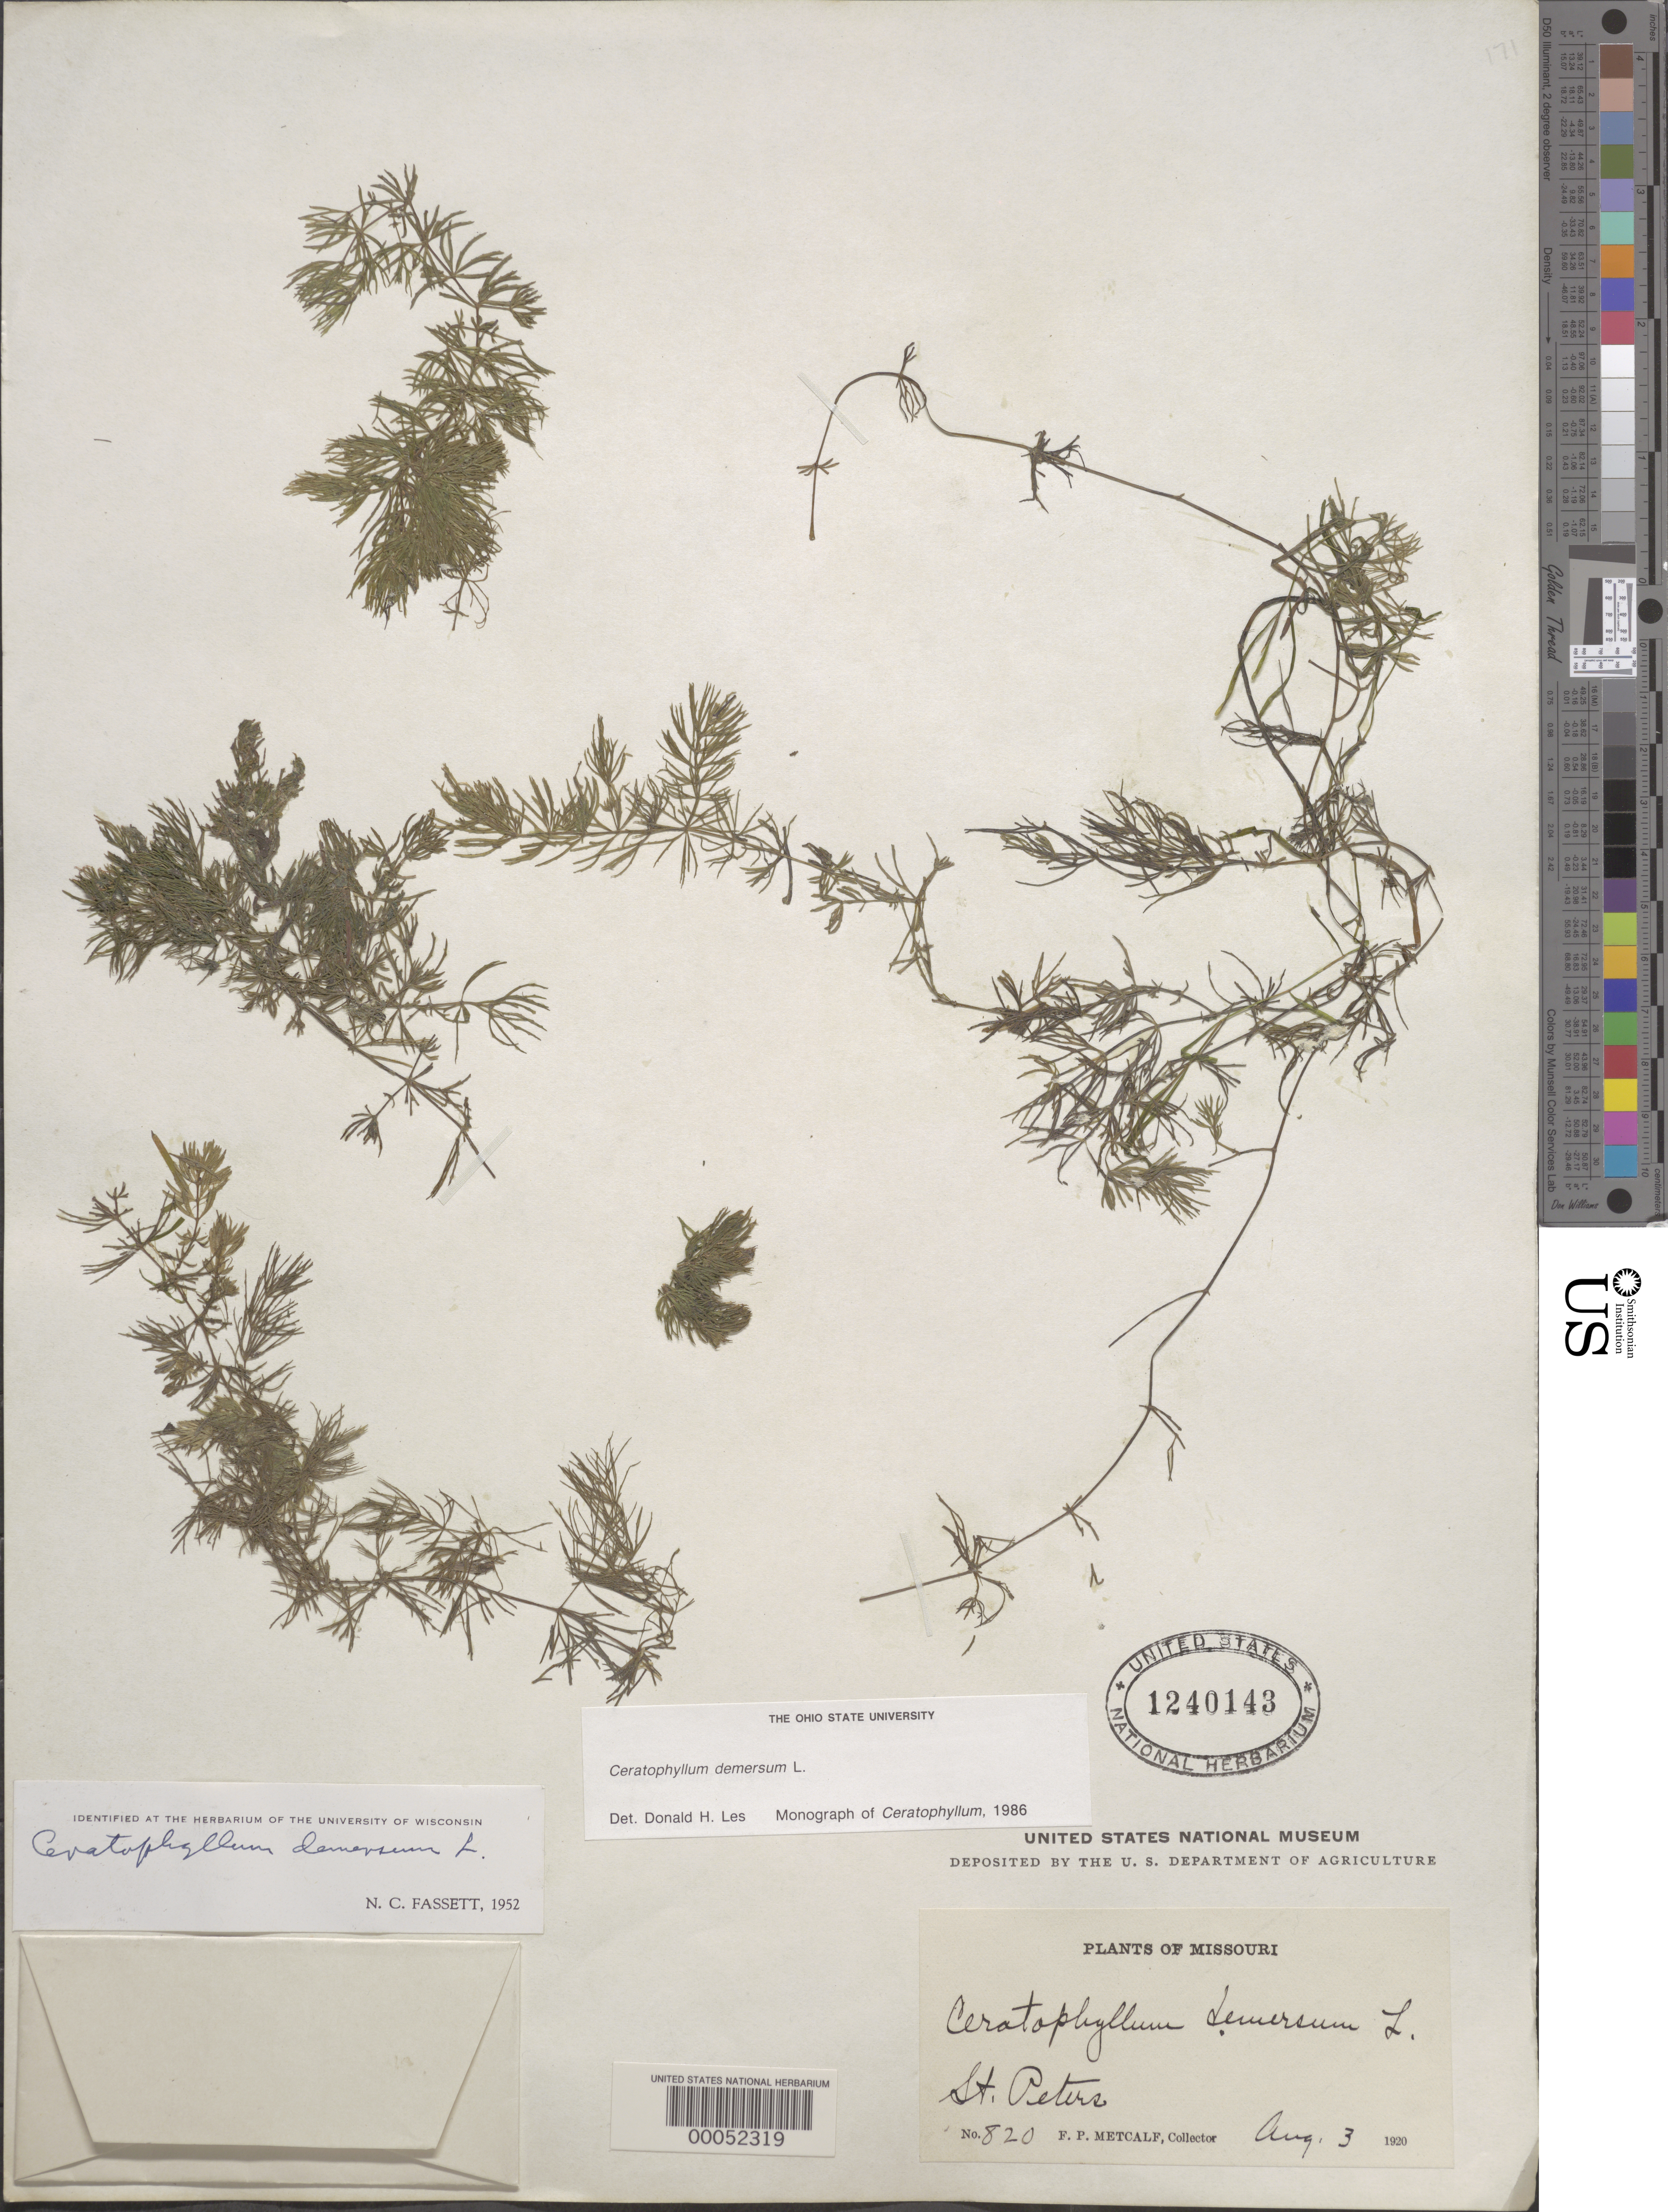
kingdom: Plantae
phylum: Tracheophyta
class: Magnoliopsida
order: Ceratophyllales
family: Ceratophyllaceae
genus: Ceratophyllum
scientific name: Ceratophyllum demersum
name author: L.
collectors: F. P. Metcalf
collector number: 820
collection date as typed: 03 Oct 1920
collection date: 1920-10-03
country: United States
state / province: Missouri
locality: St. peters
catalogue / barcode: US 1240143